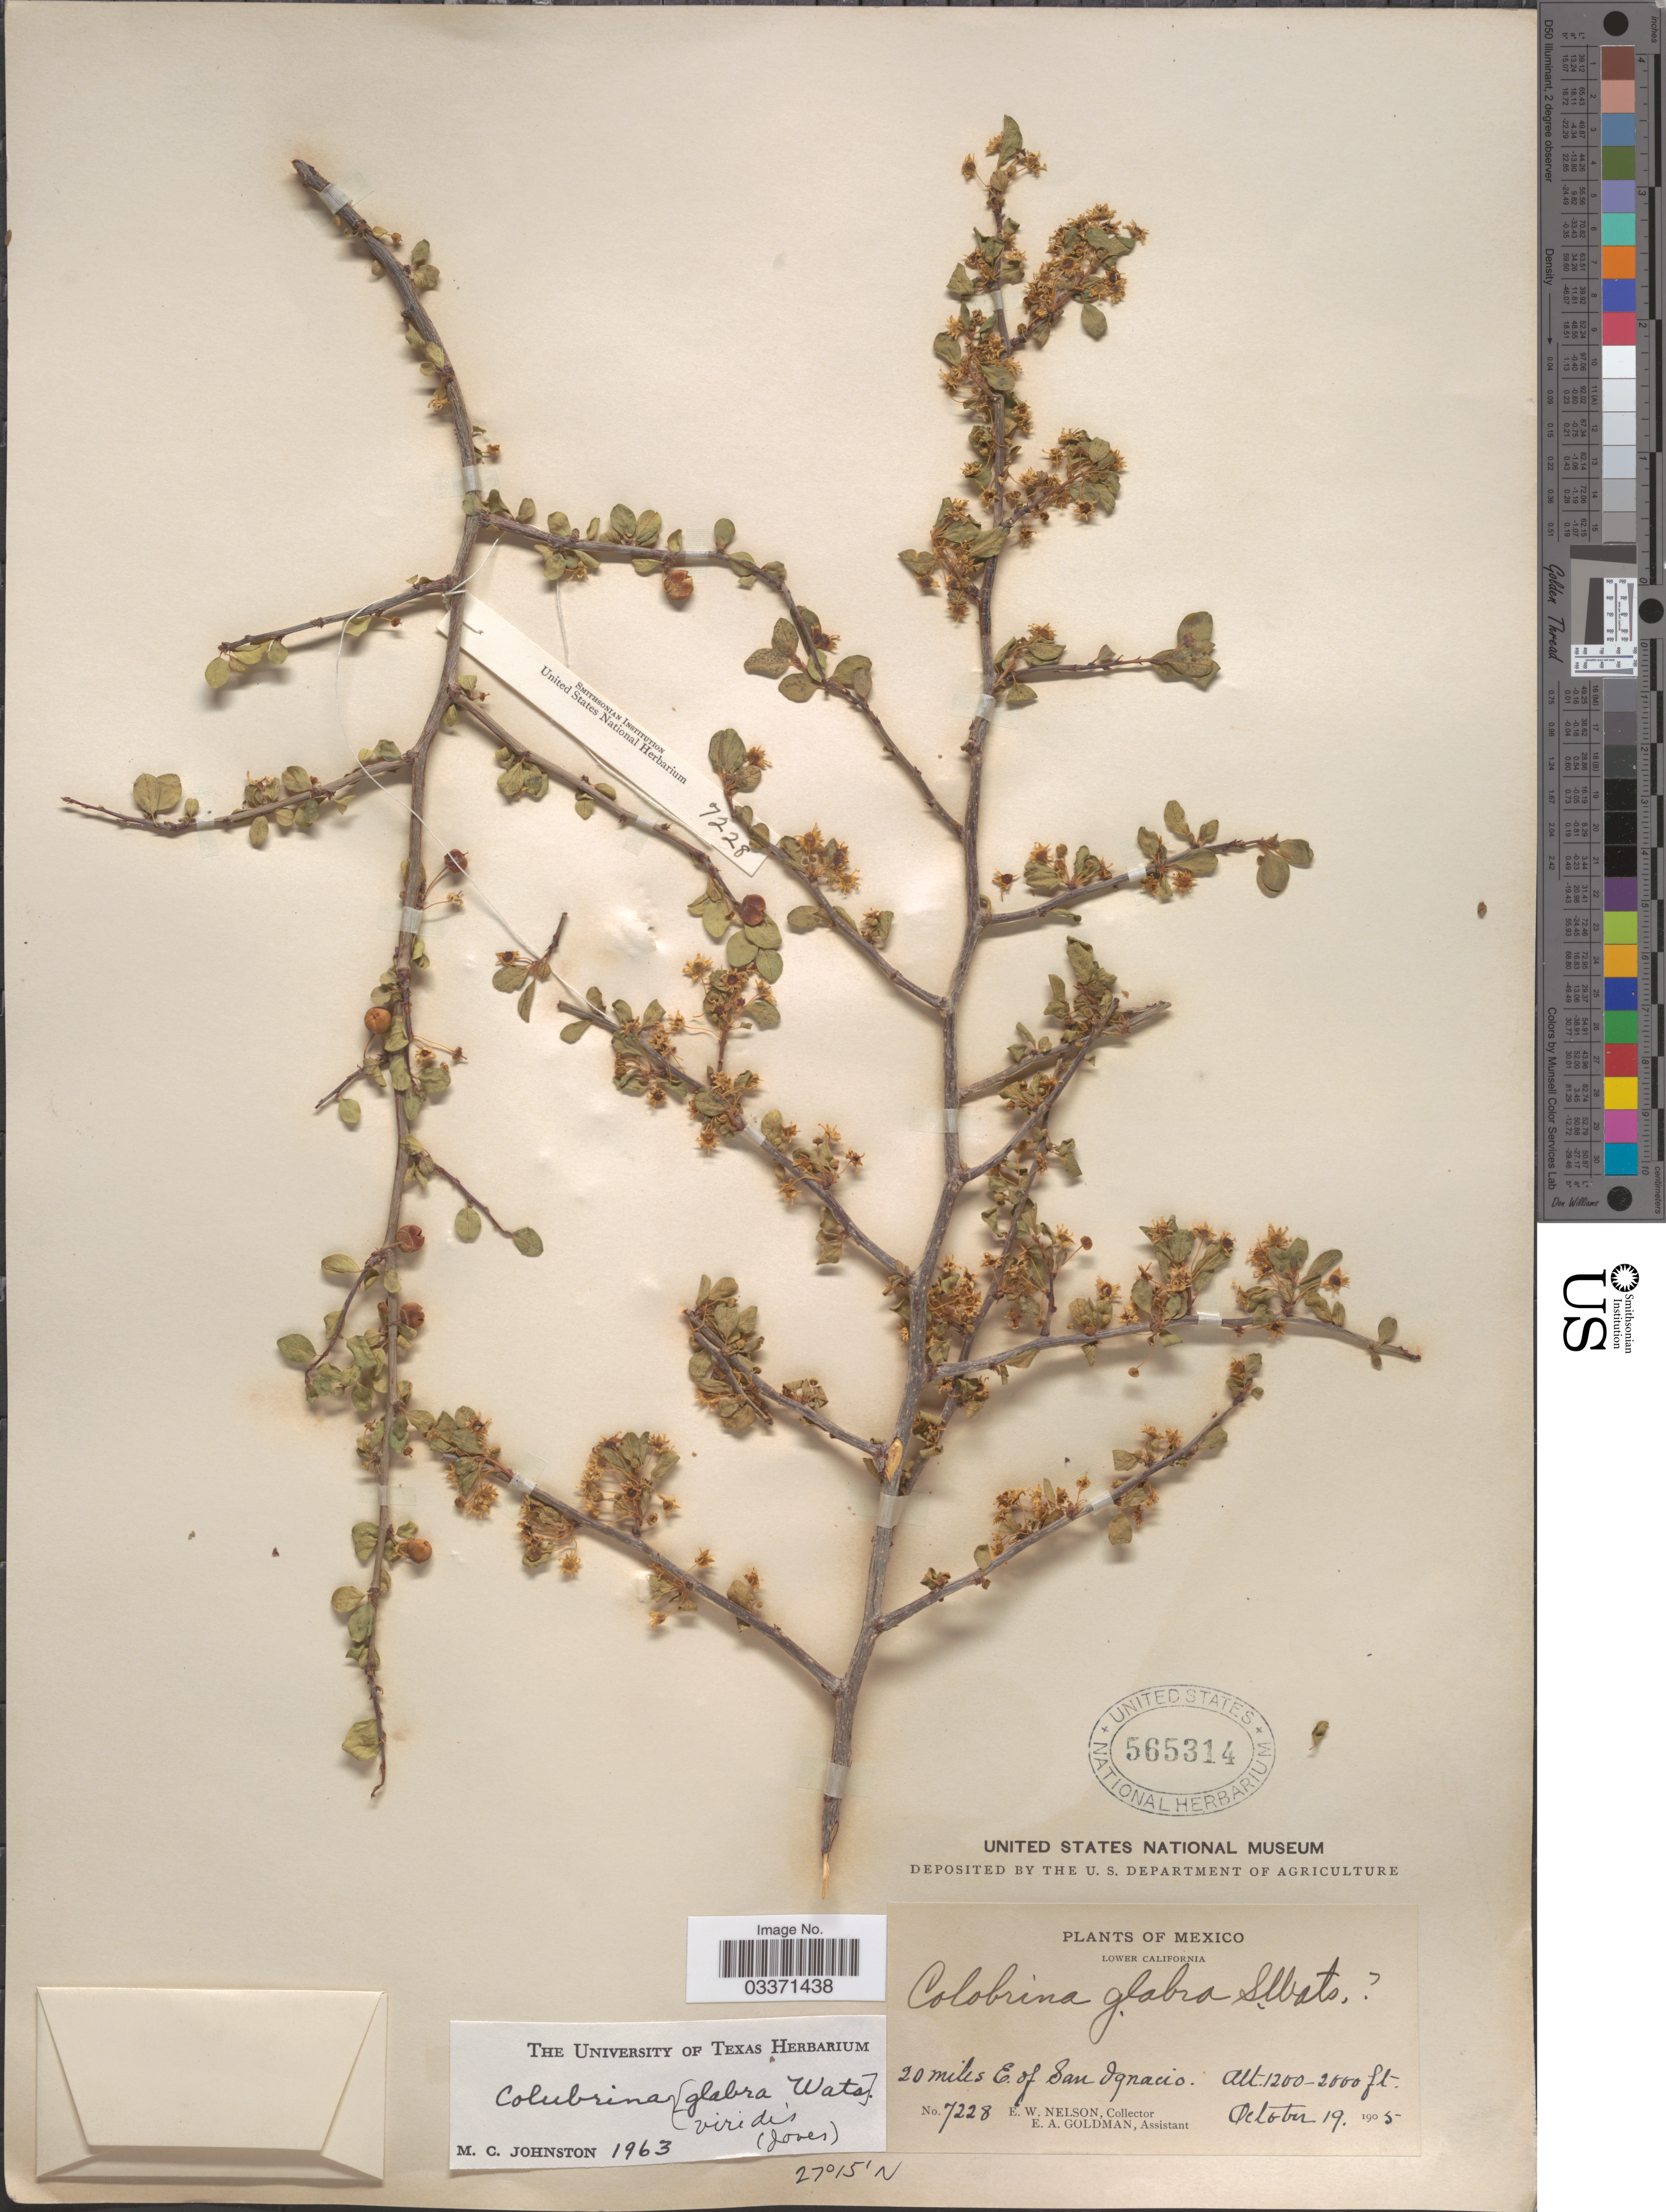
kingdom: Plantae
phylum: Tracheophyta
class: Magnoliopsida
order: Rosales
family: Rhamnaceae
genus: Colubrina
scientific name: Colubrina viridis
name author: (M.E. Jones) M.C. Johnst.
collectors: E. W. Nelson & E. A. Goldman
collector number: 7228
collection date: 1905-10-19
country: Mexico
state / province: Baja California Sur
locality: Lower California. 20 miles E. of San Ignacio.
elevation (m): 366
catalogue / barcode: US 565314